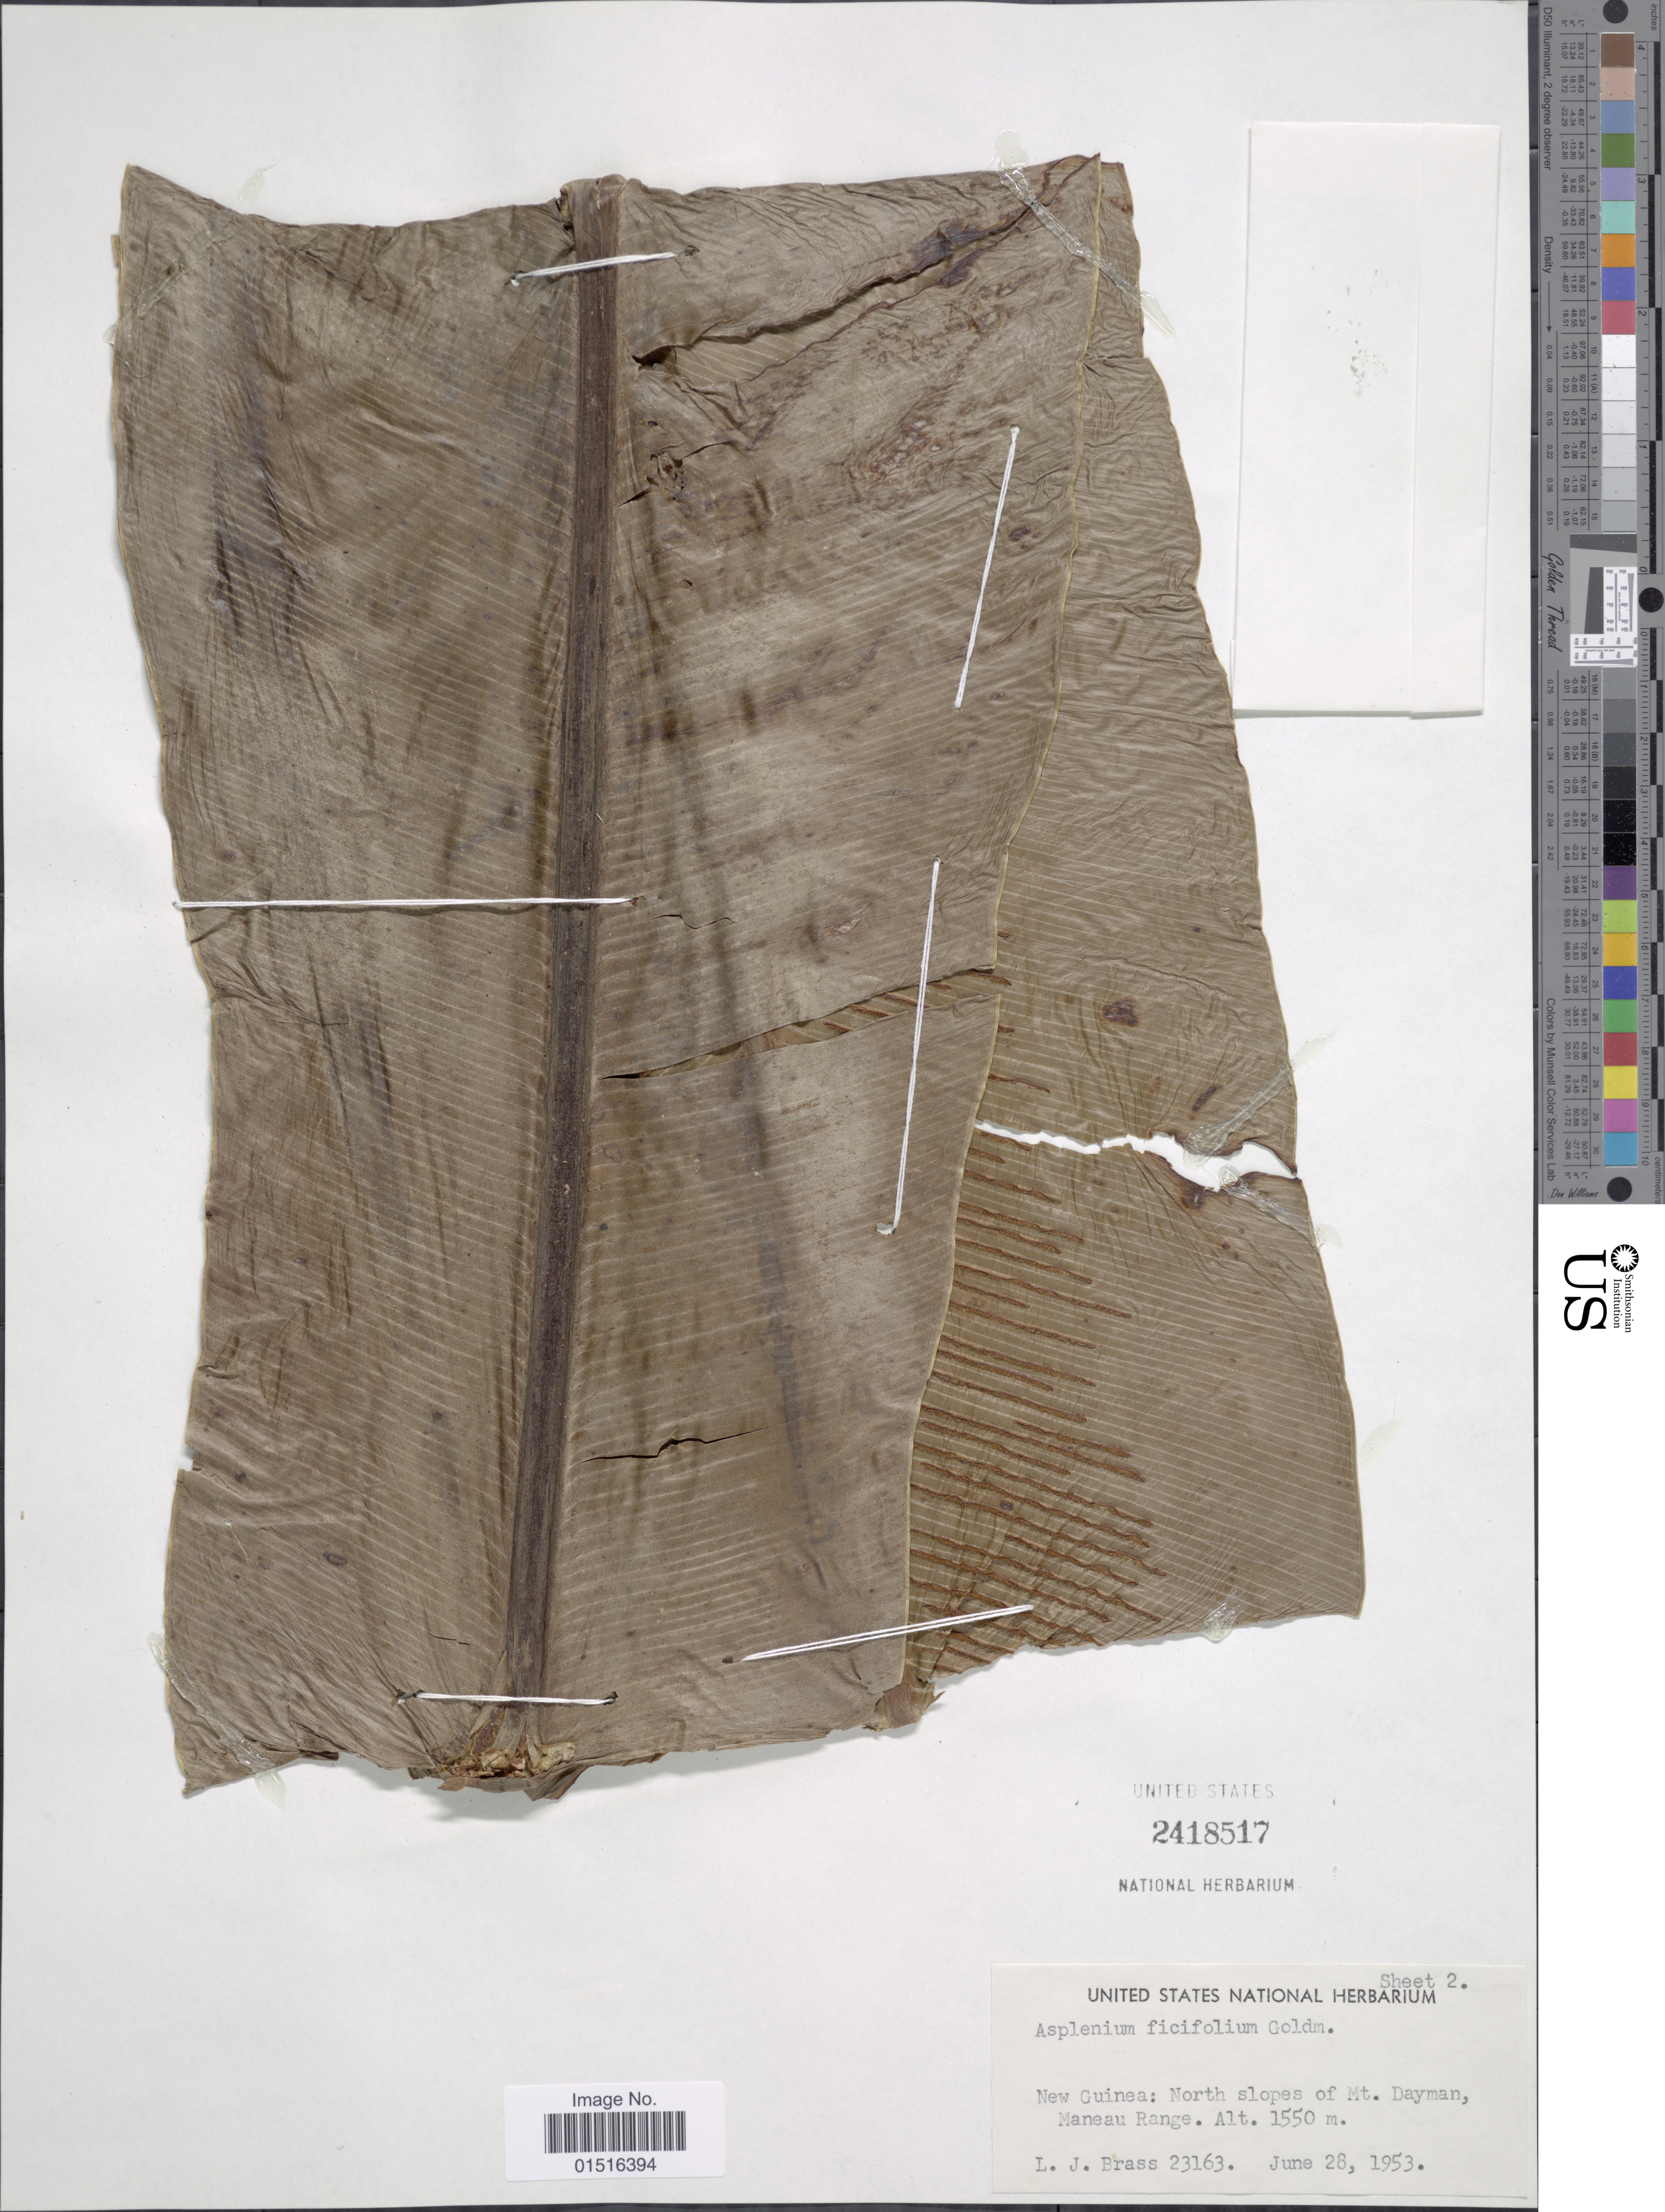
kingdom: Plantae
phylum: Tracheophyta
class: Polypodiopsida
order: Polypodiales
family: Aspleniaceae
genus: Asplenium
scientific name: Asplenium ficifolium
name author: Goldm.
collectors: L. J. Brass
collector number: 23163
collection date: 1953-06-28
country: Papua New Guinea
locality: New Guinea: North slopes of Mt. Dayman, Maneau Range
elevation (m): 1550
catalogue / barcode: US 2418517